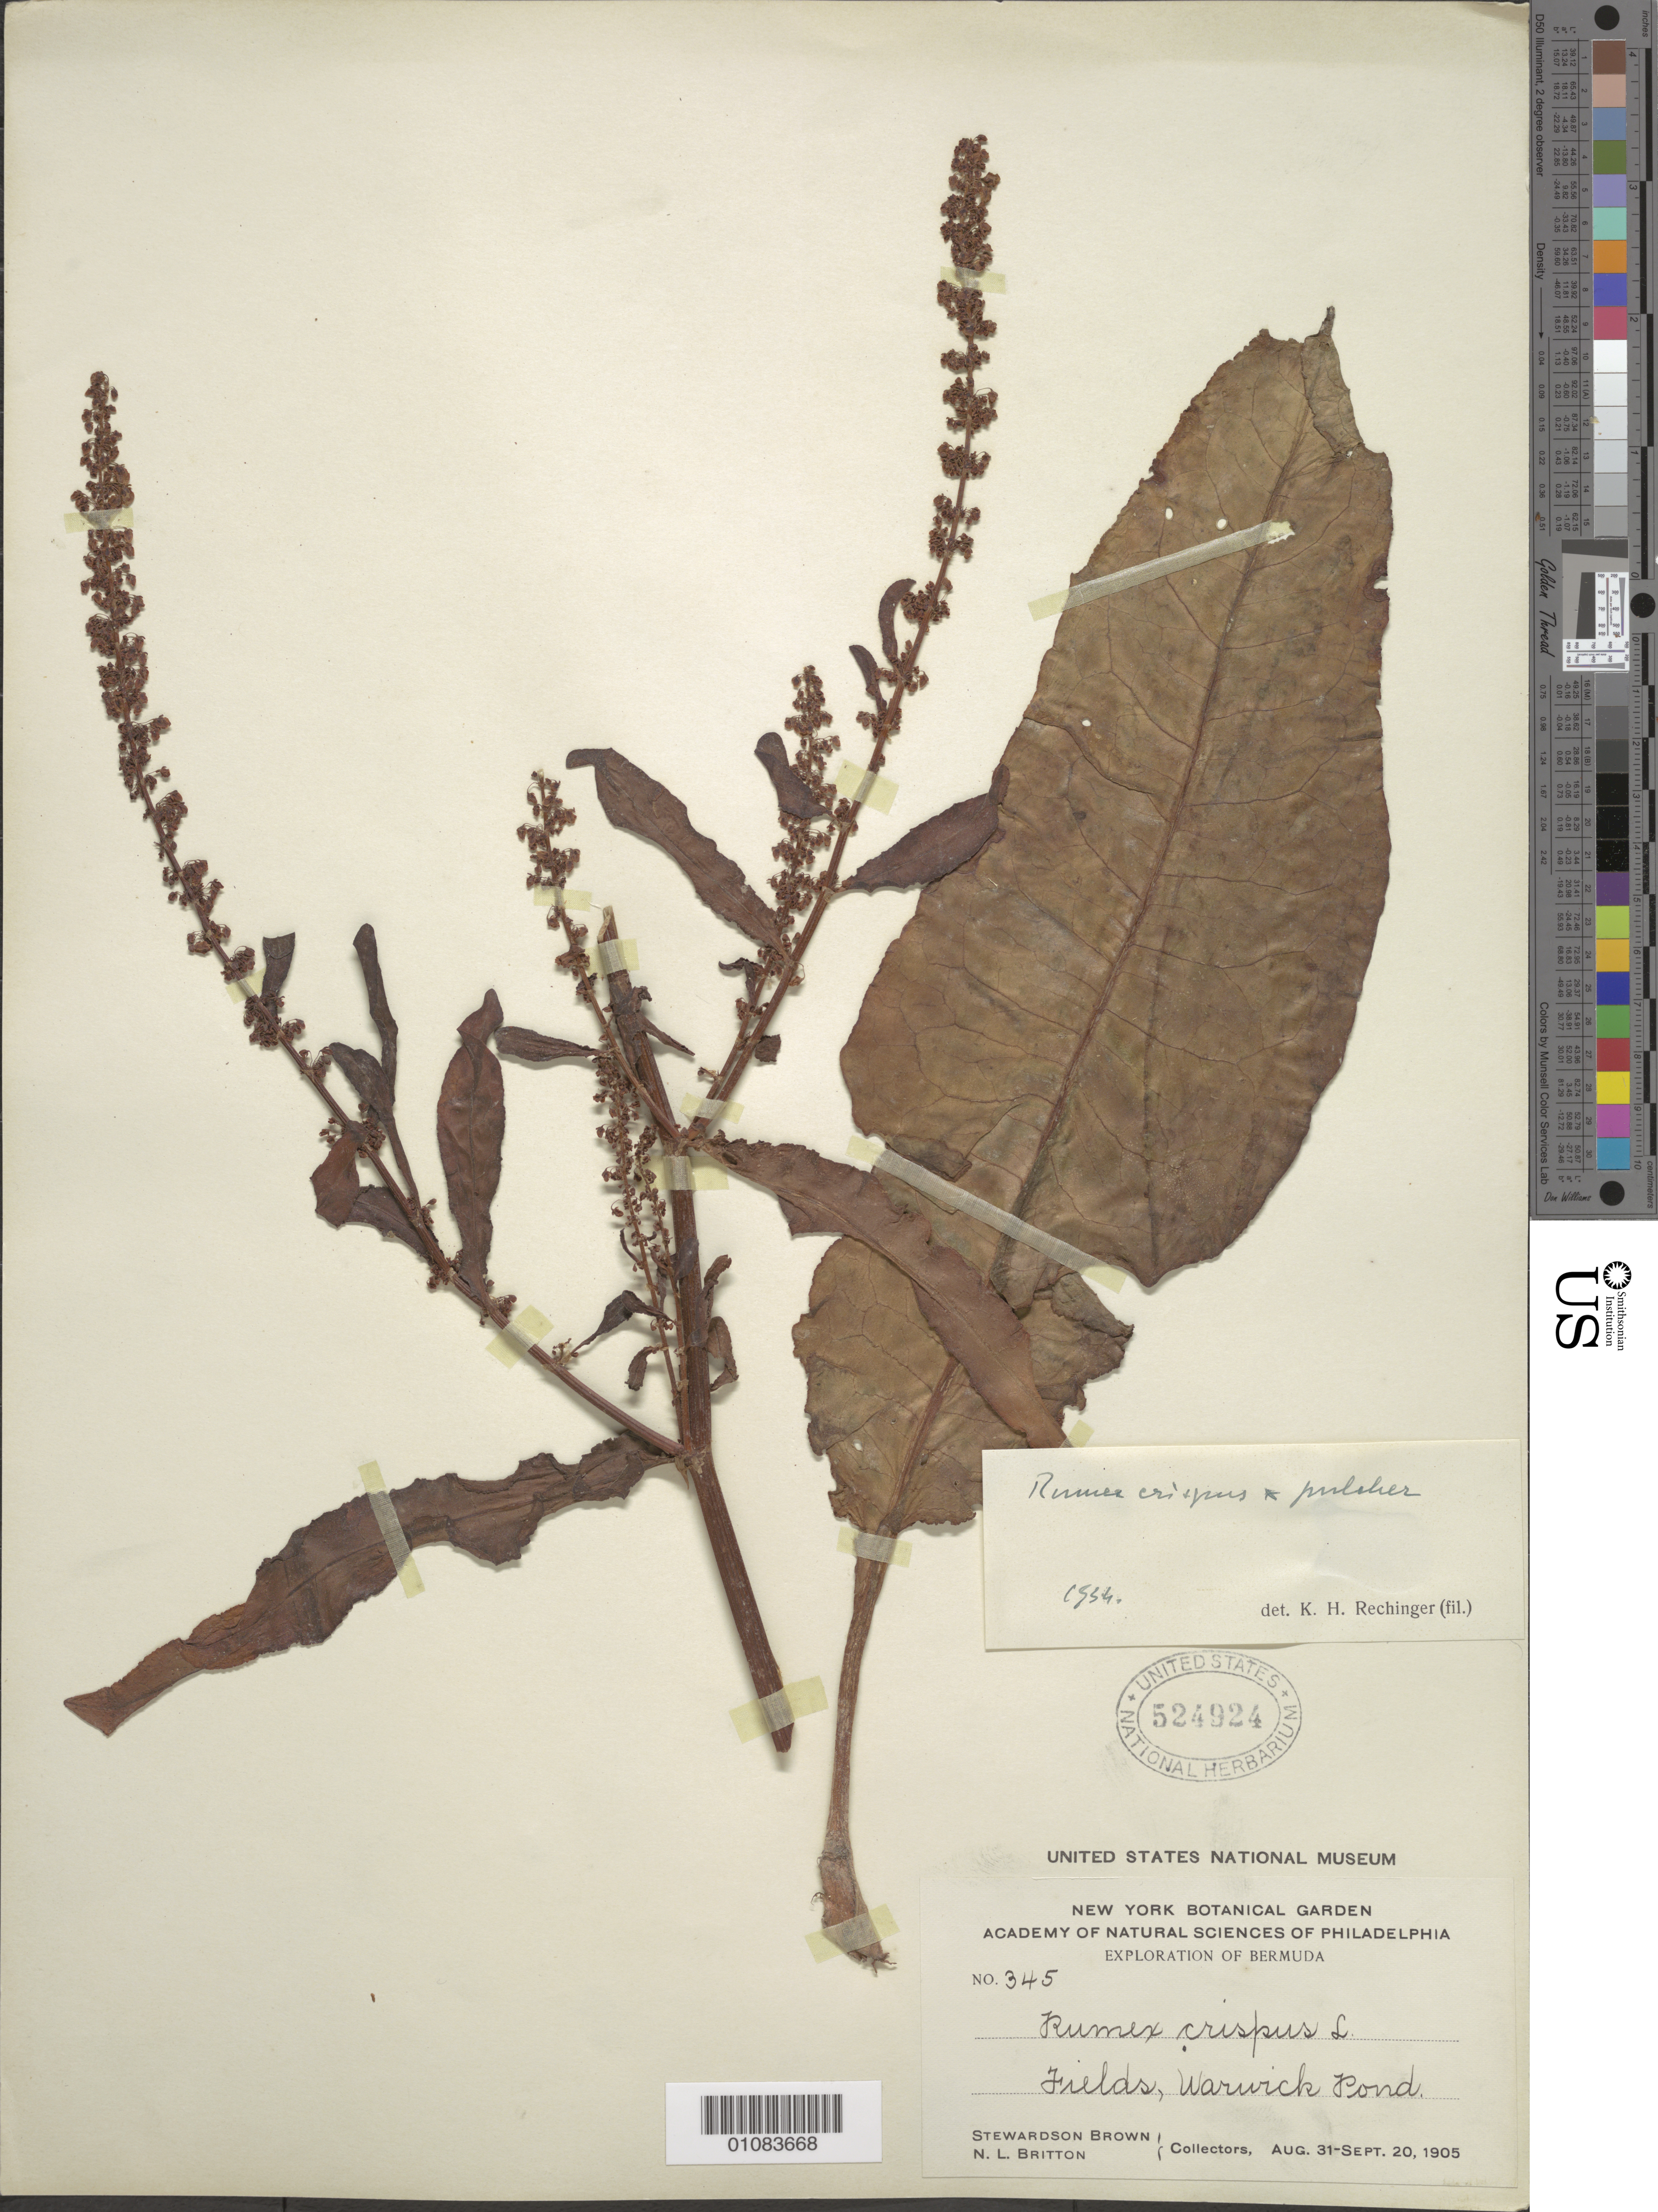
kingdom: Plantae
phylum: Tracheophyta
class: Magnoliopsida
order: Caryophyllales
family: Polygonaceae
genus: Rumex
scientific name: Rumex crispus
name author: L.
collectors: S. Brown, S. Brown & N. Britton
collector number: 345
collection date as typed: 31 Aug 1905 to 20 Sep 1905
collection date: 1905-08-31/1905-09-20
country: Bermuda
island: Bermuda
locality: Warwick Pond, fields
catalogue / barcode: US 524914